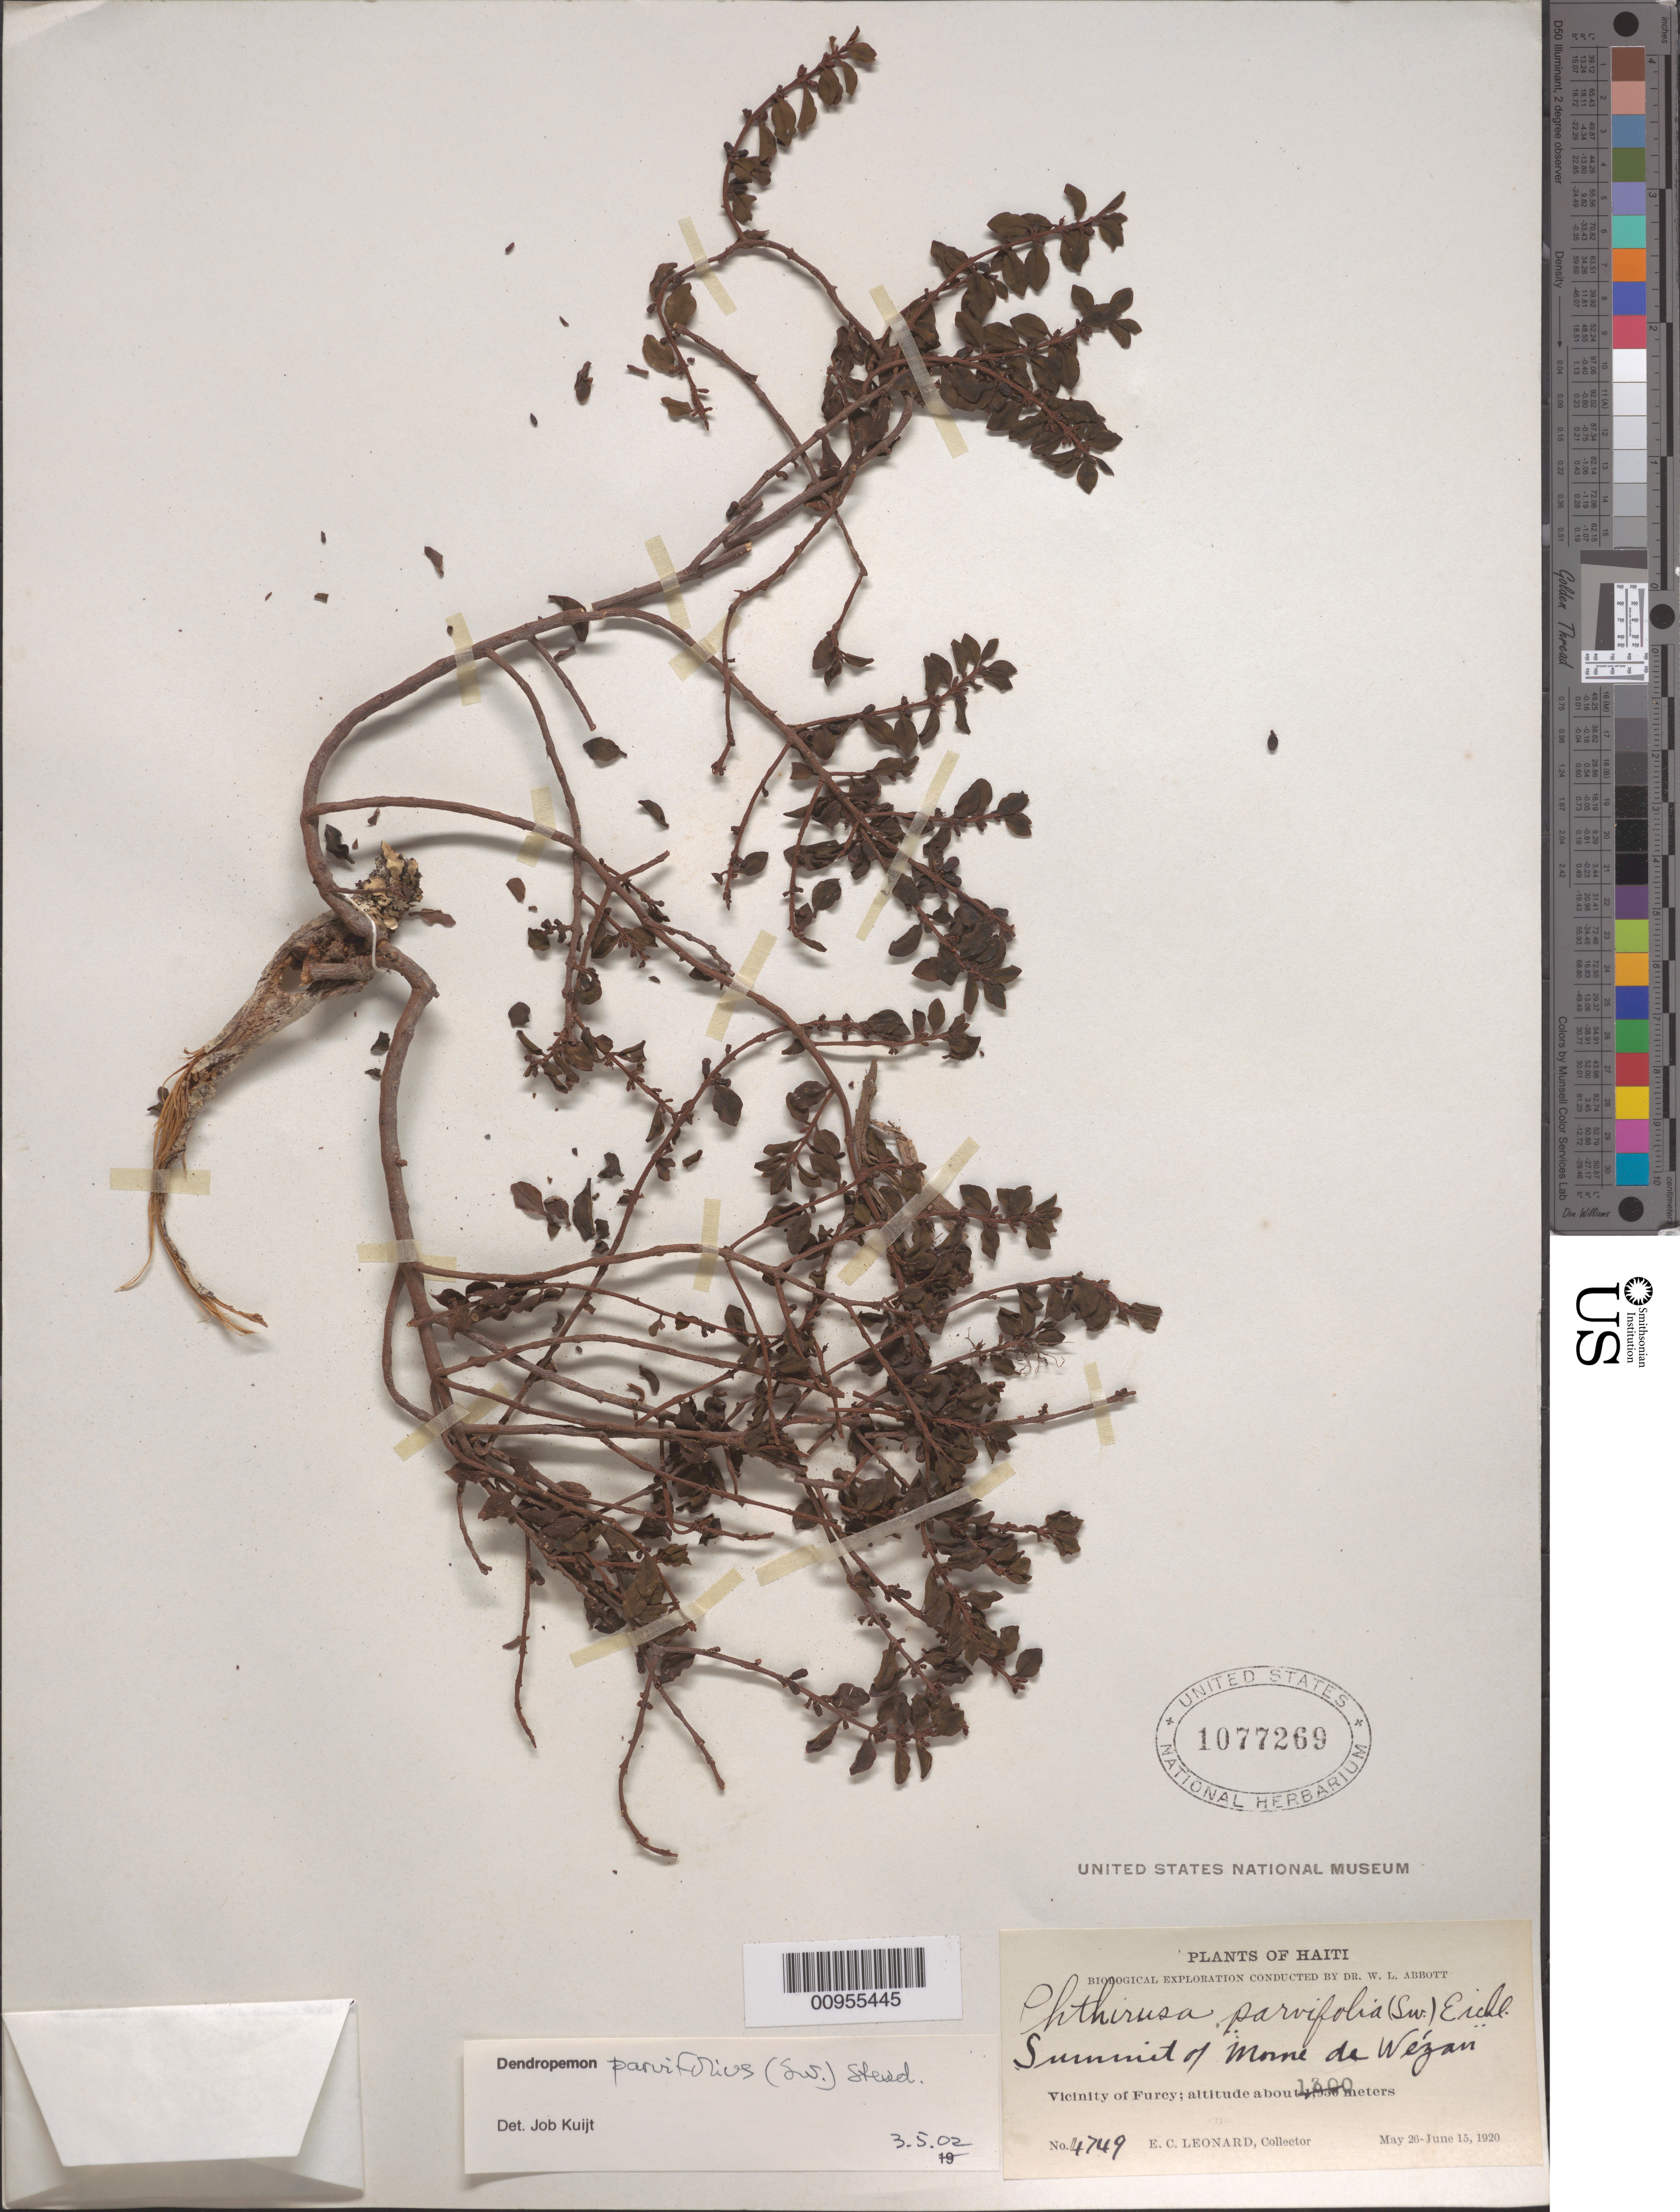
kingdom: Plantae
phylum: Tracheophyta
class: Magnoliopsida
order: Santalales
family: Loranthaceae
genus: Dendropemon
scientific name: Dendropemon parvifolius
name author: (Sw.) Steud.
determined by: Kuijt, Job, (CANADA)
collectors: E. C. Leonard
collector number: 4749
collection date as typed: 26 May 1920 to 15 Jun 1920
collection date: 1920-05-26/1920-06-15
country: Haiti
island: Hispaniola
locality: Furcy, vicinity of; summit of Morne de Wézan.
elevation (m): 1300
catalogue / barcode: US 1077269